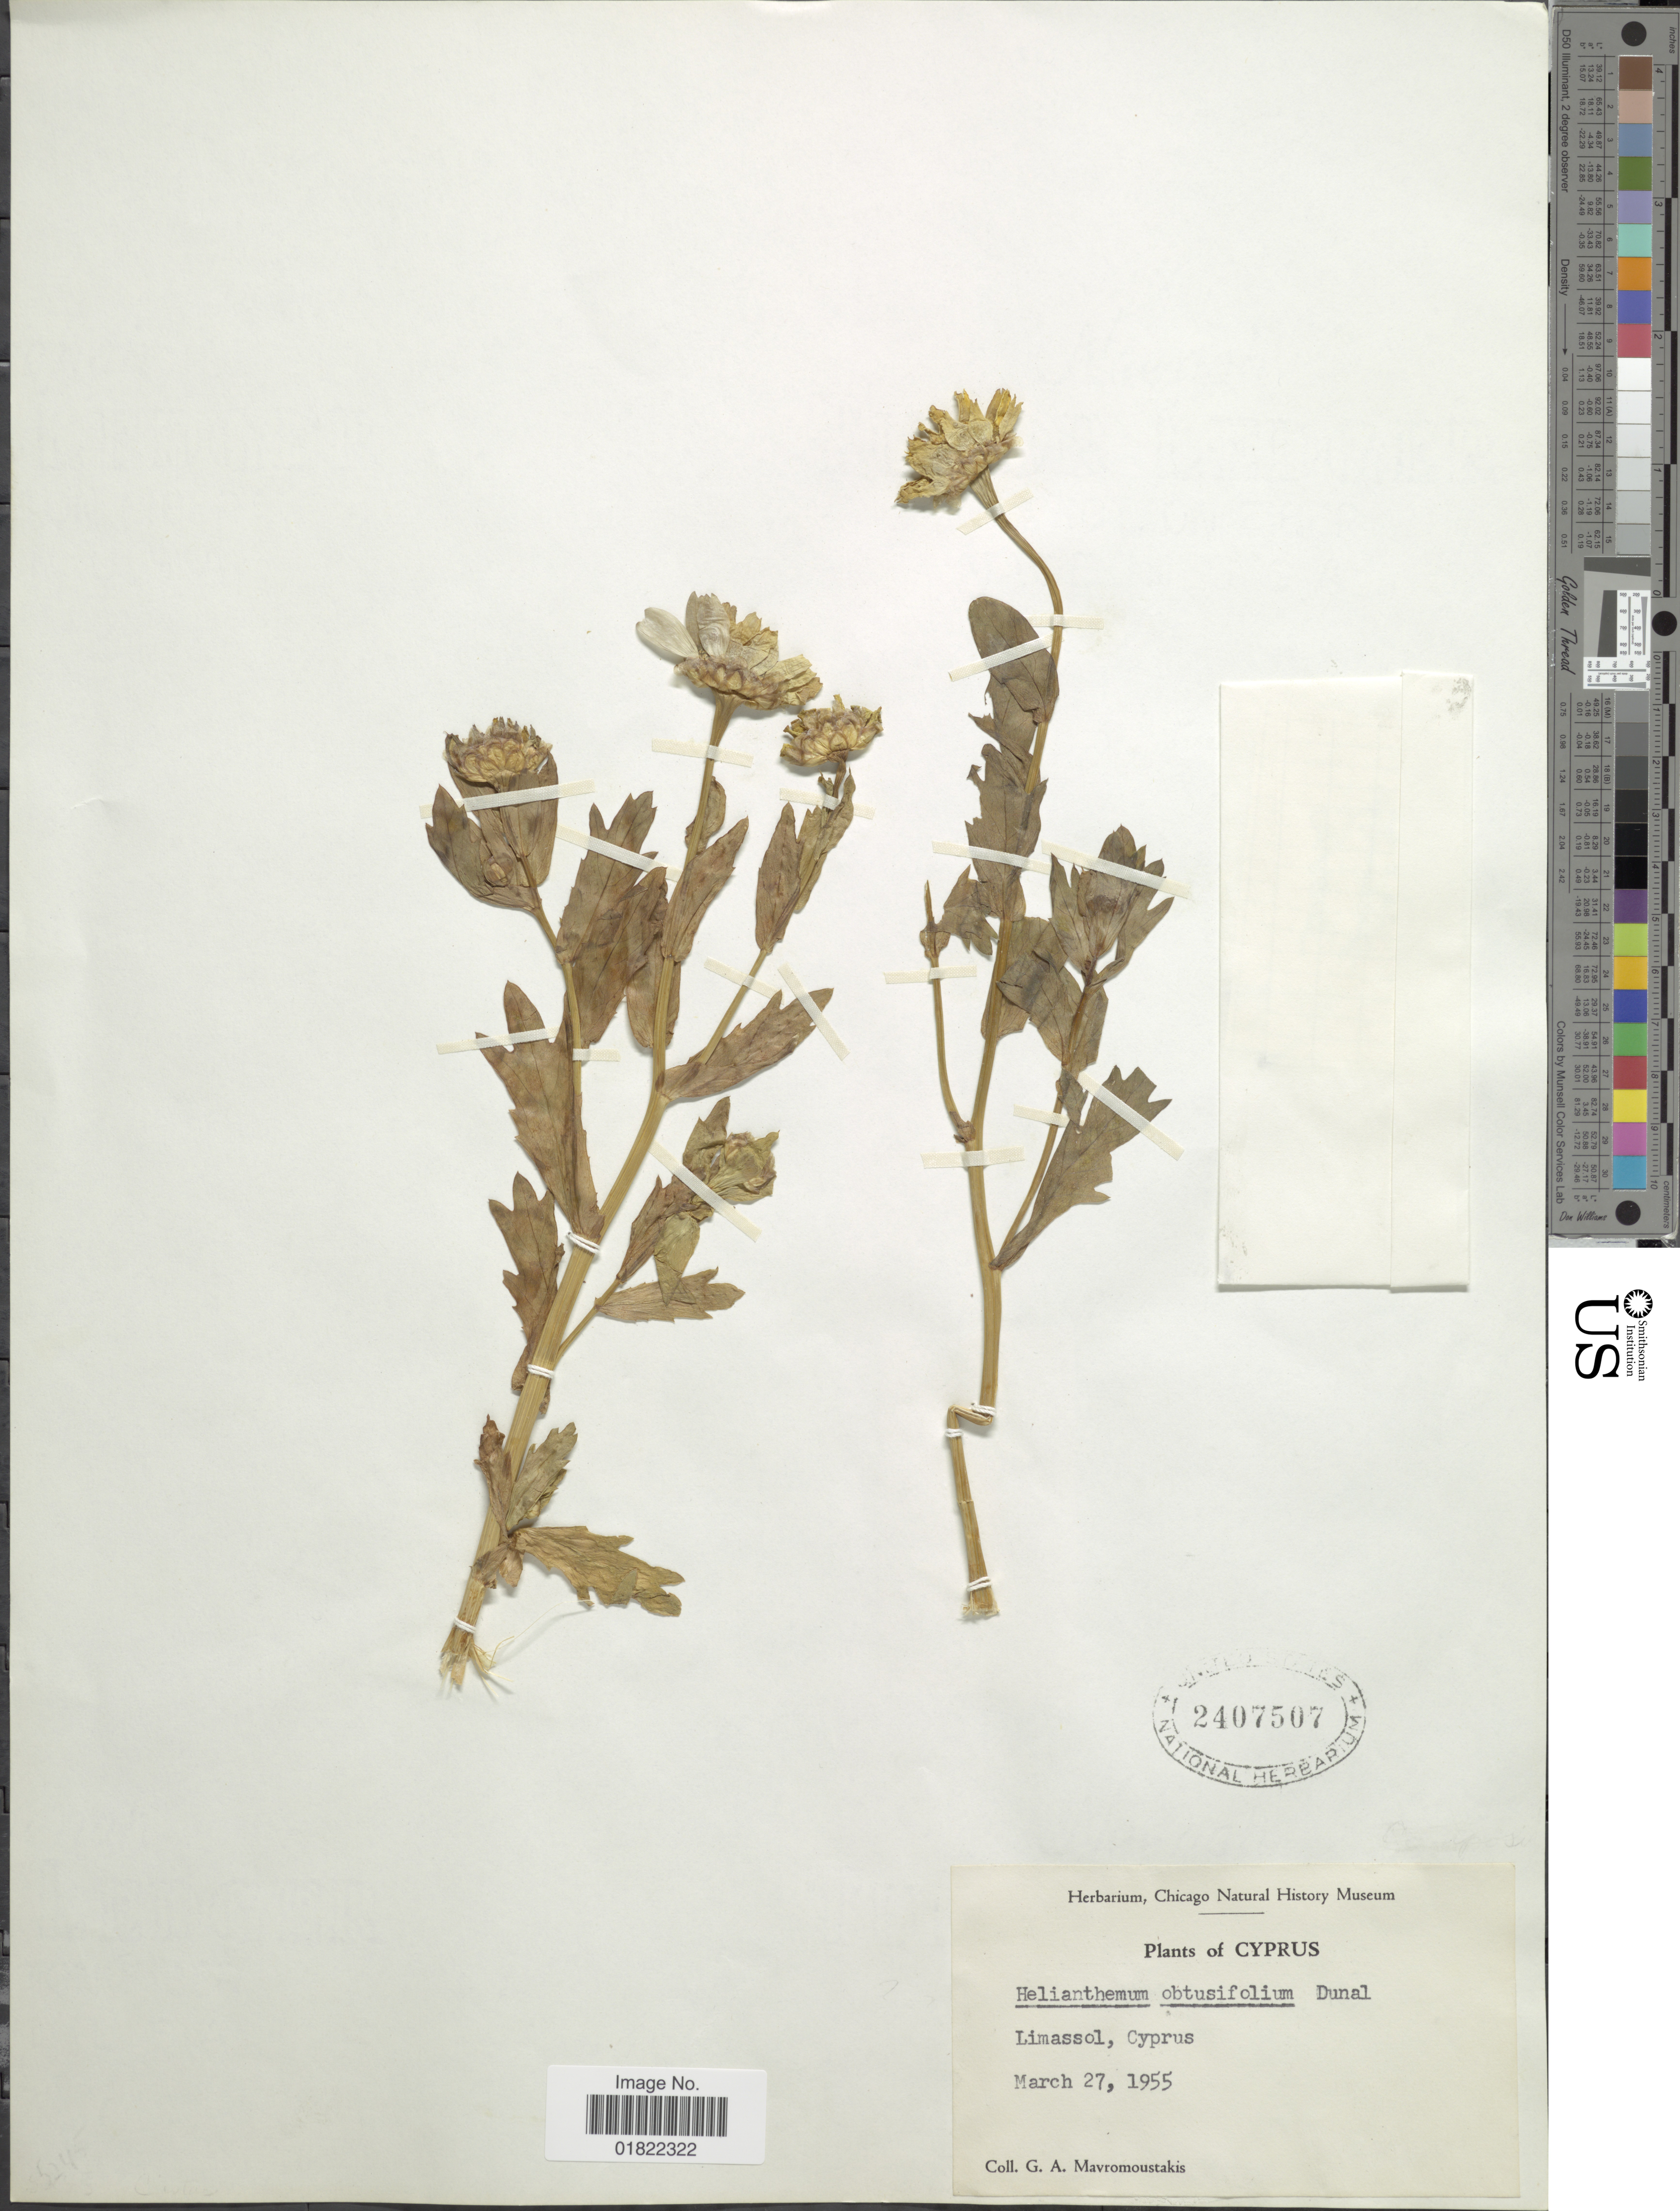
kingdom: Plantae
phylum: Tracheophyta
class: Magnoliopsida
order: Asterales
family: Asteraceae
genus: Chrysanthemum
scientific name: Chrysanthemum segetum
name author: L.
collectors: G. Mavromoustakis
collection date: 1955-03-27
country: Cyprus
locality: Limassol, Cyprus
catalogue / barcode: US 2407507